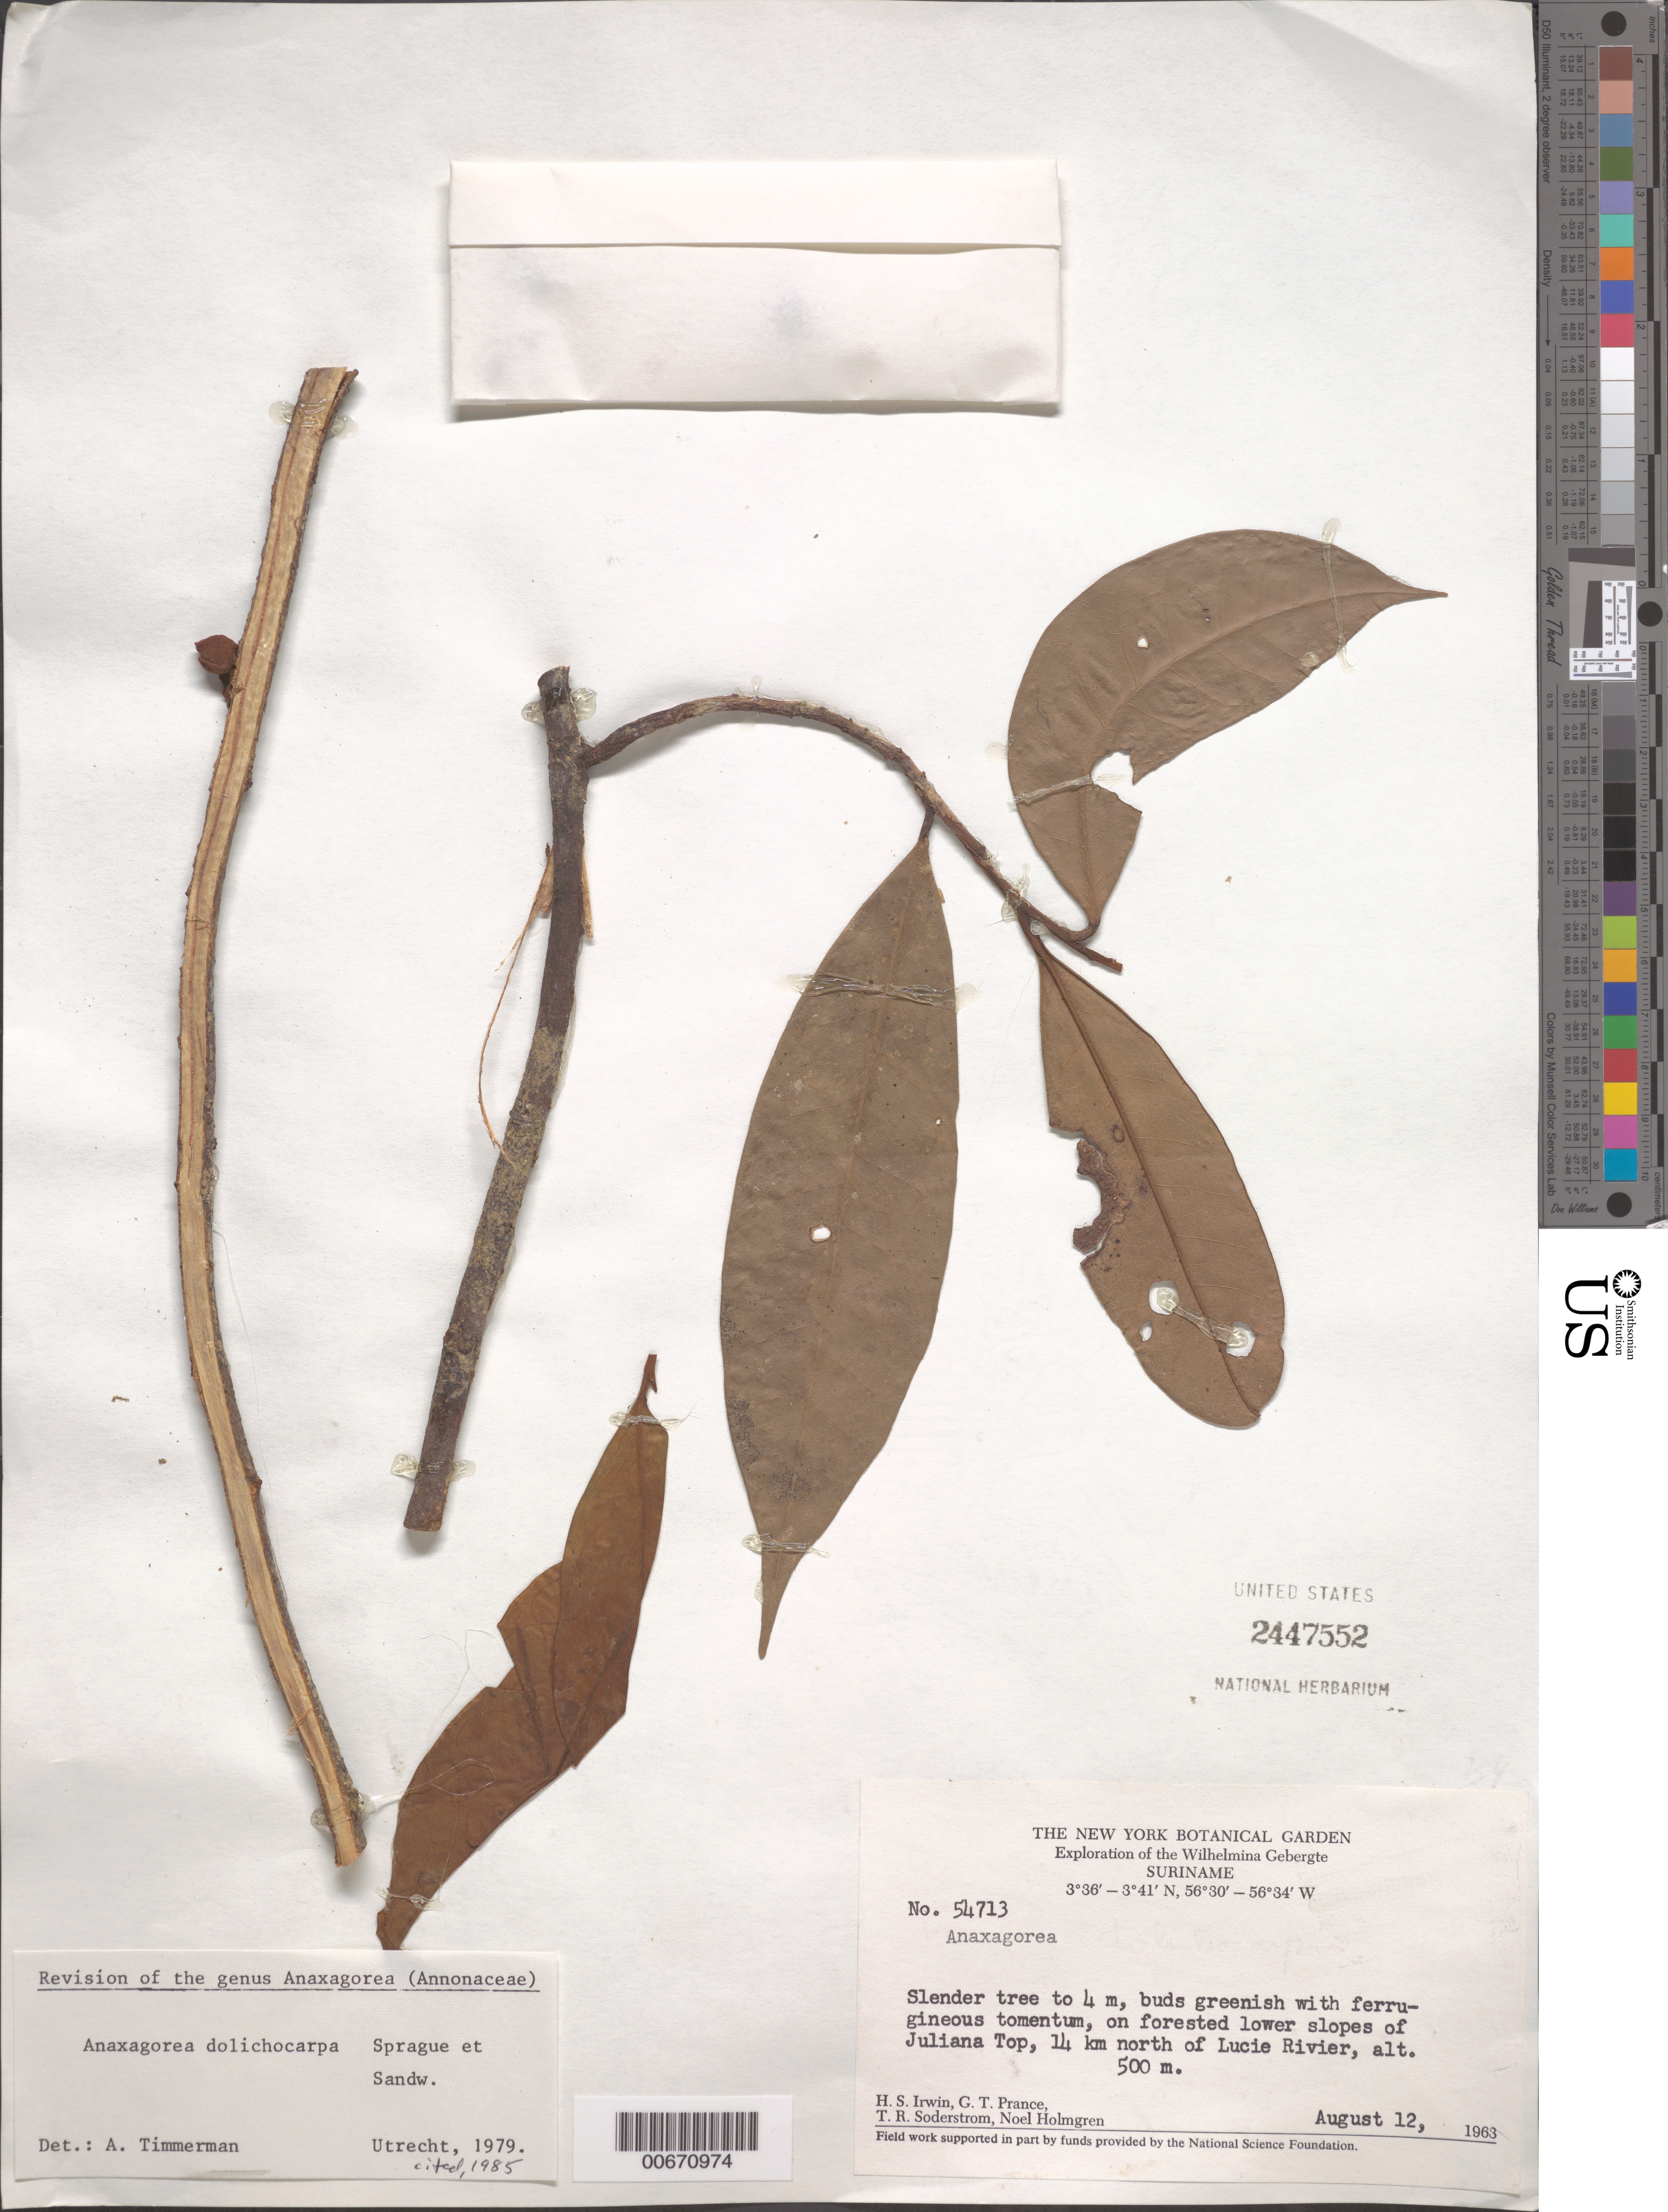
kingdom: Plantae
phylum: Tracheophyta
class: Magnoliopsida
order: Magnoliales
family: Annonaceae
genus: Anaxagorea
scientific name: Anaxagorea dolichocarpa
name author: Sprague & Sandwith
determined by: Timmerman, A.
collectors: H. Irwin, G. T. Prance, T. R. Soderstrom & N. H. Holmgren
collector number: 54713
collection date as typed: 12-Aug-63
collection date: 1963-08-12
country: Suriname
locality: Juliana Top, 14 km N of Lucie R., Wilhelmina Gebergte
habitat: Forested lower slopes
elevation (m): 500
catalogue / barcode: US 2447552